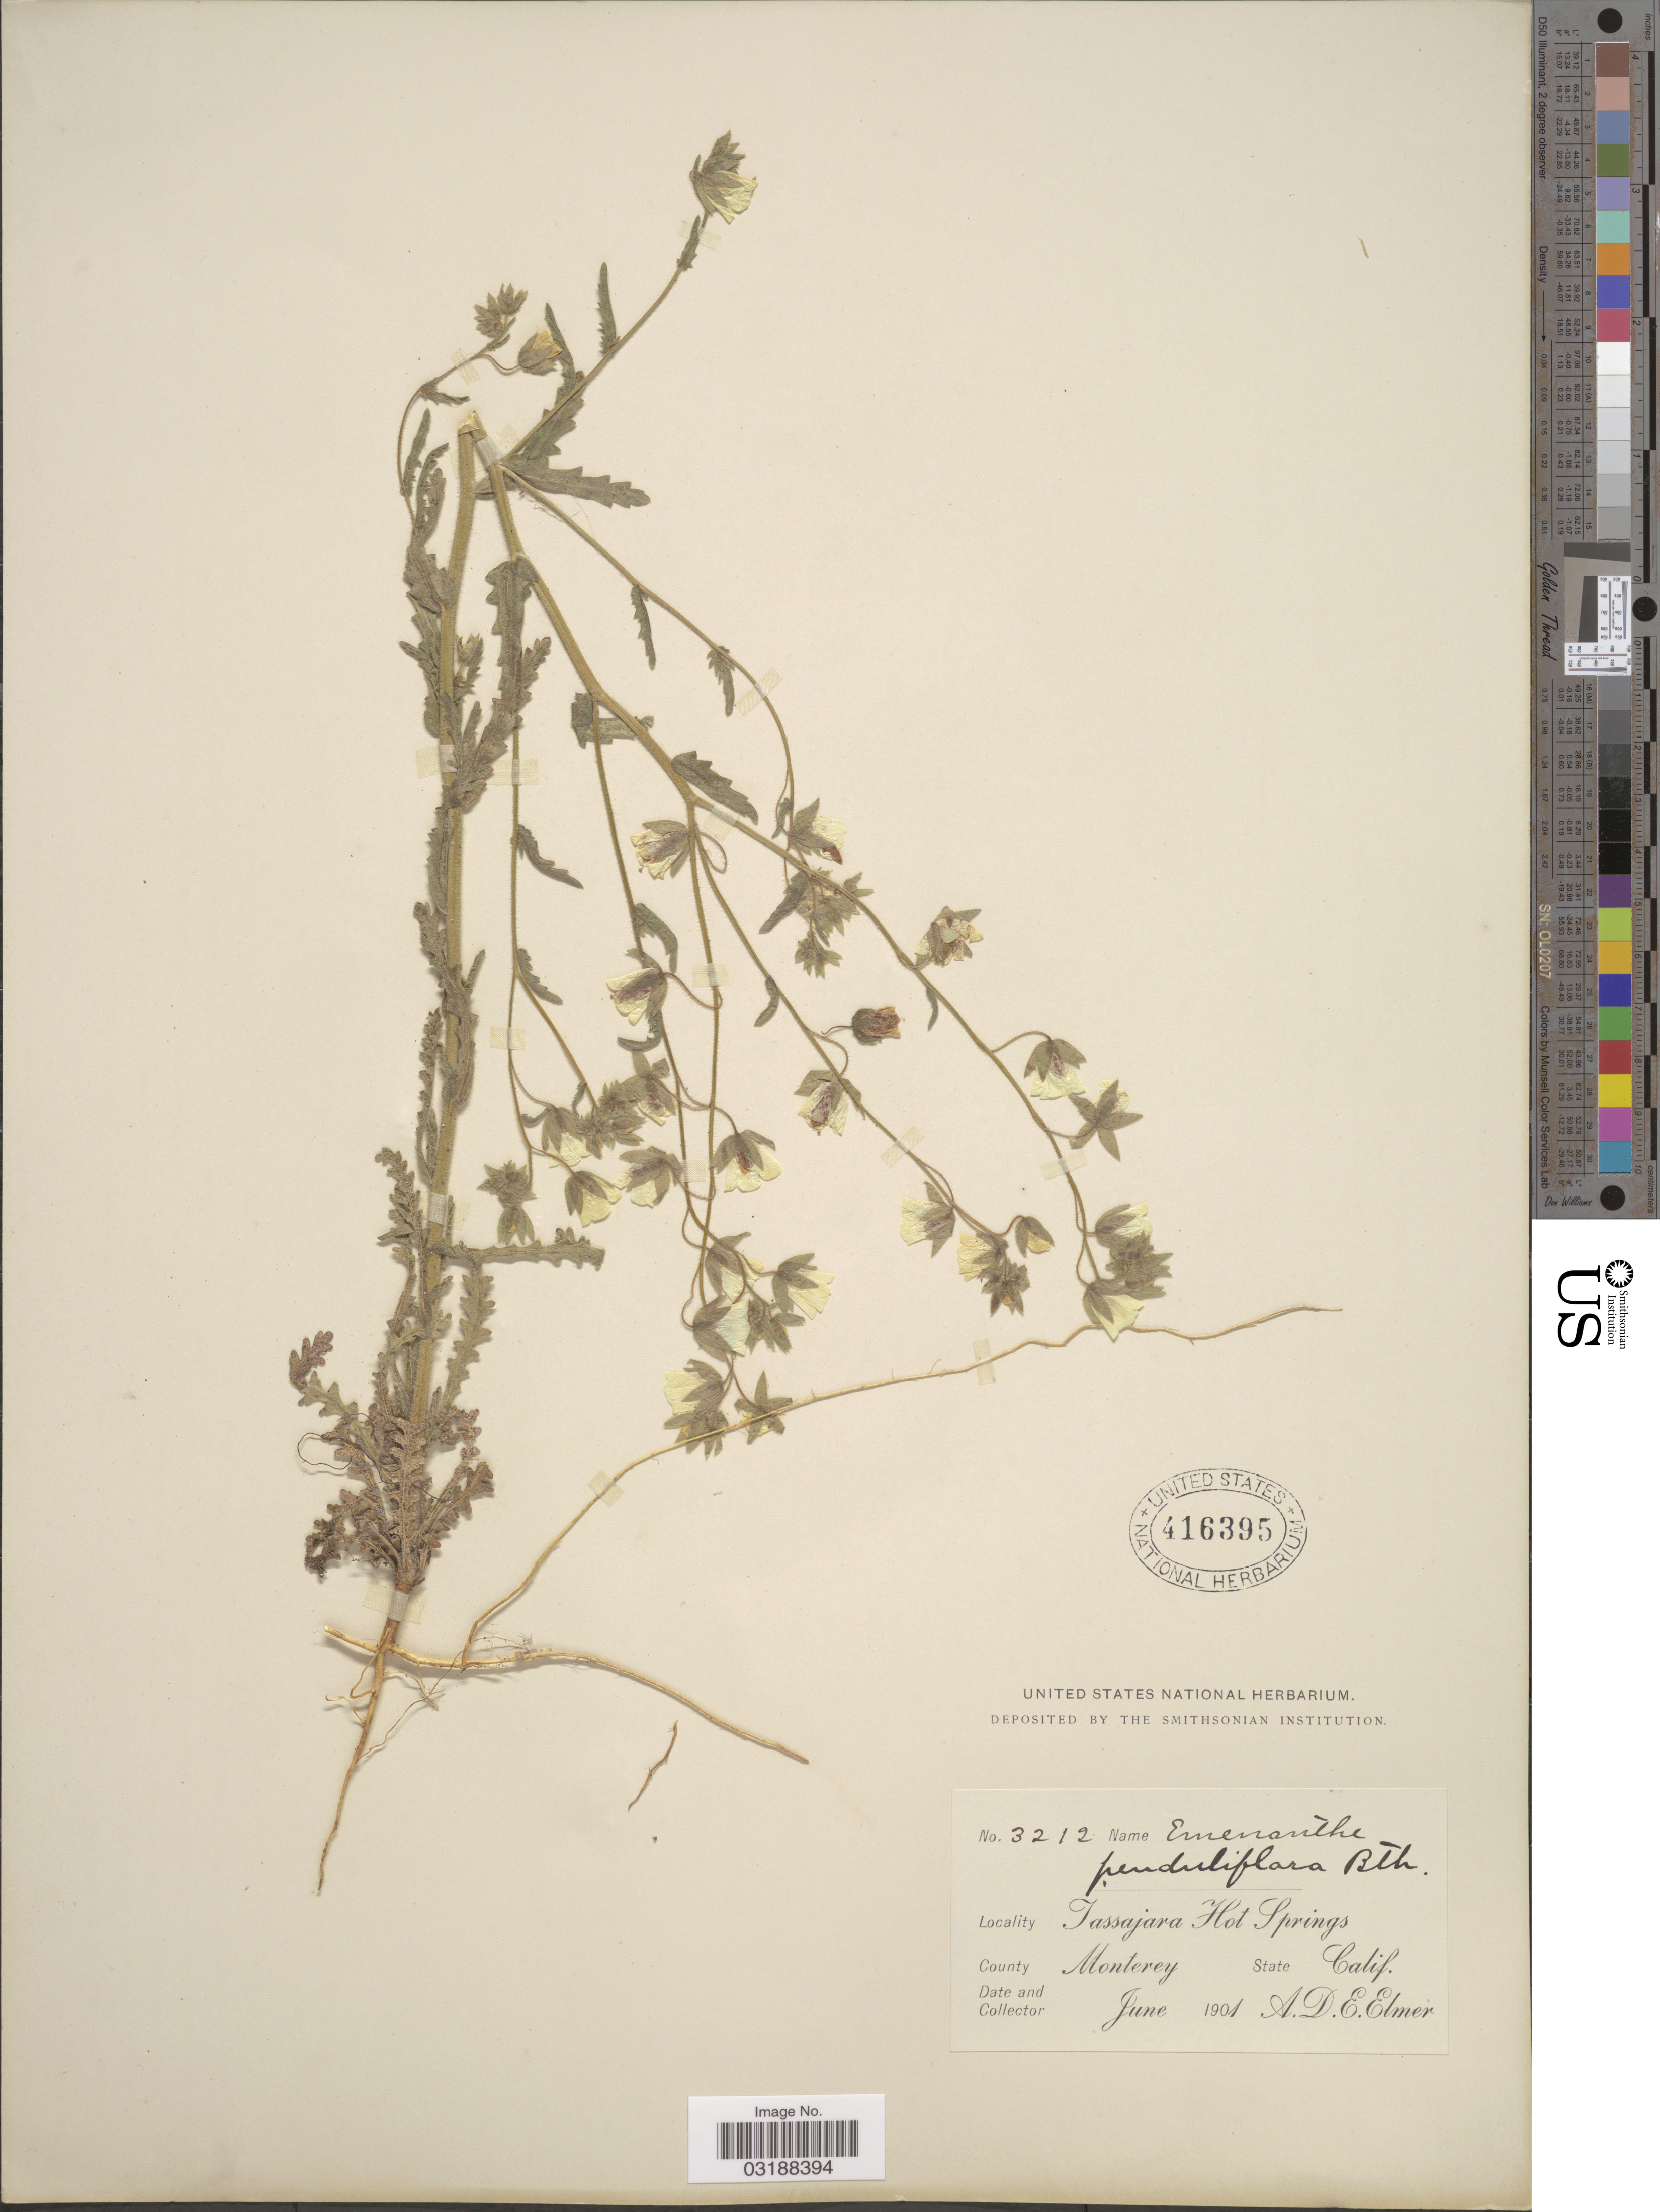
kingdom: Plantae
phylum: Tracheophyta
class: Magnoliopsida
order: Boraginales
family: Hydrophyllaceae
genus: Emmenanthe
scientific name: Emmenanthe penduliflora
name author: Benth.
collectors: A. D. E. Elmer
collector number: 3212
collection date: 1901-06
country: United States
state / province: California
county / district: Monterey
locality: Tassajara Hot Springs. County Monterey. State Calif.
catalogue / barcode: US 416395